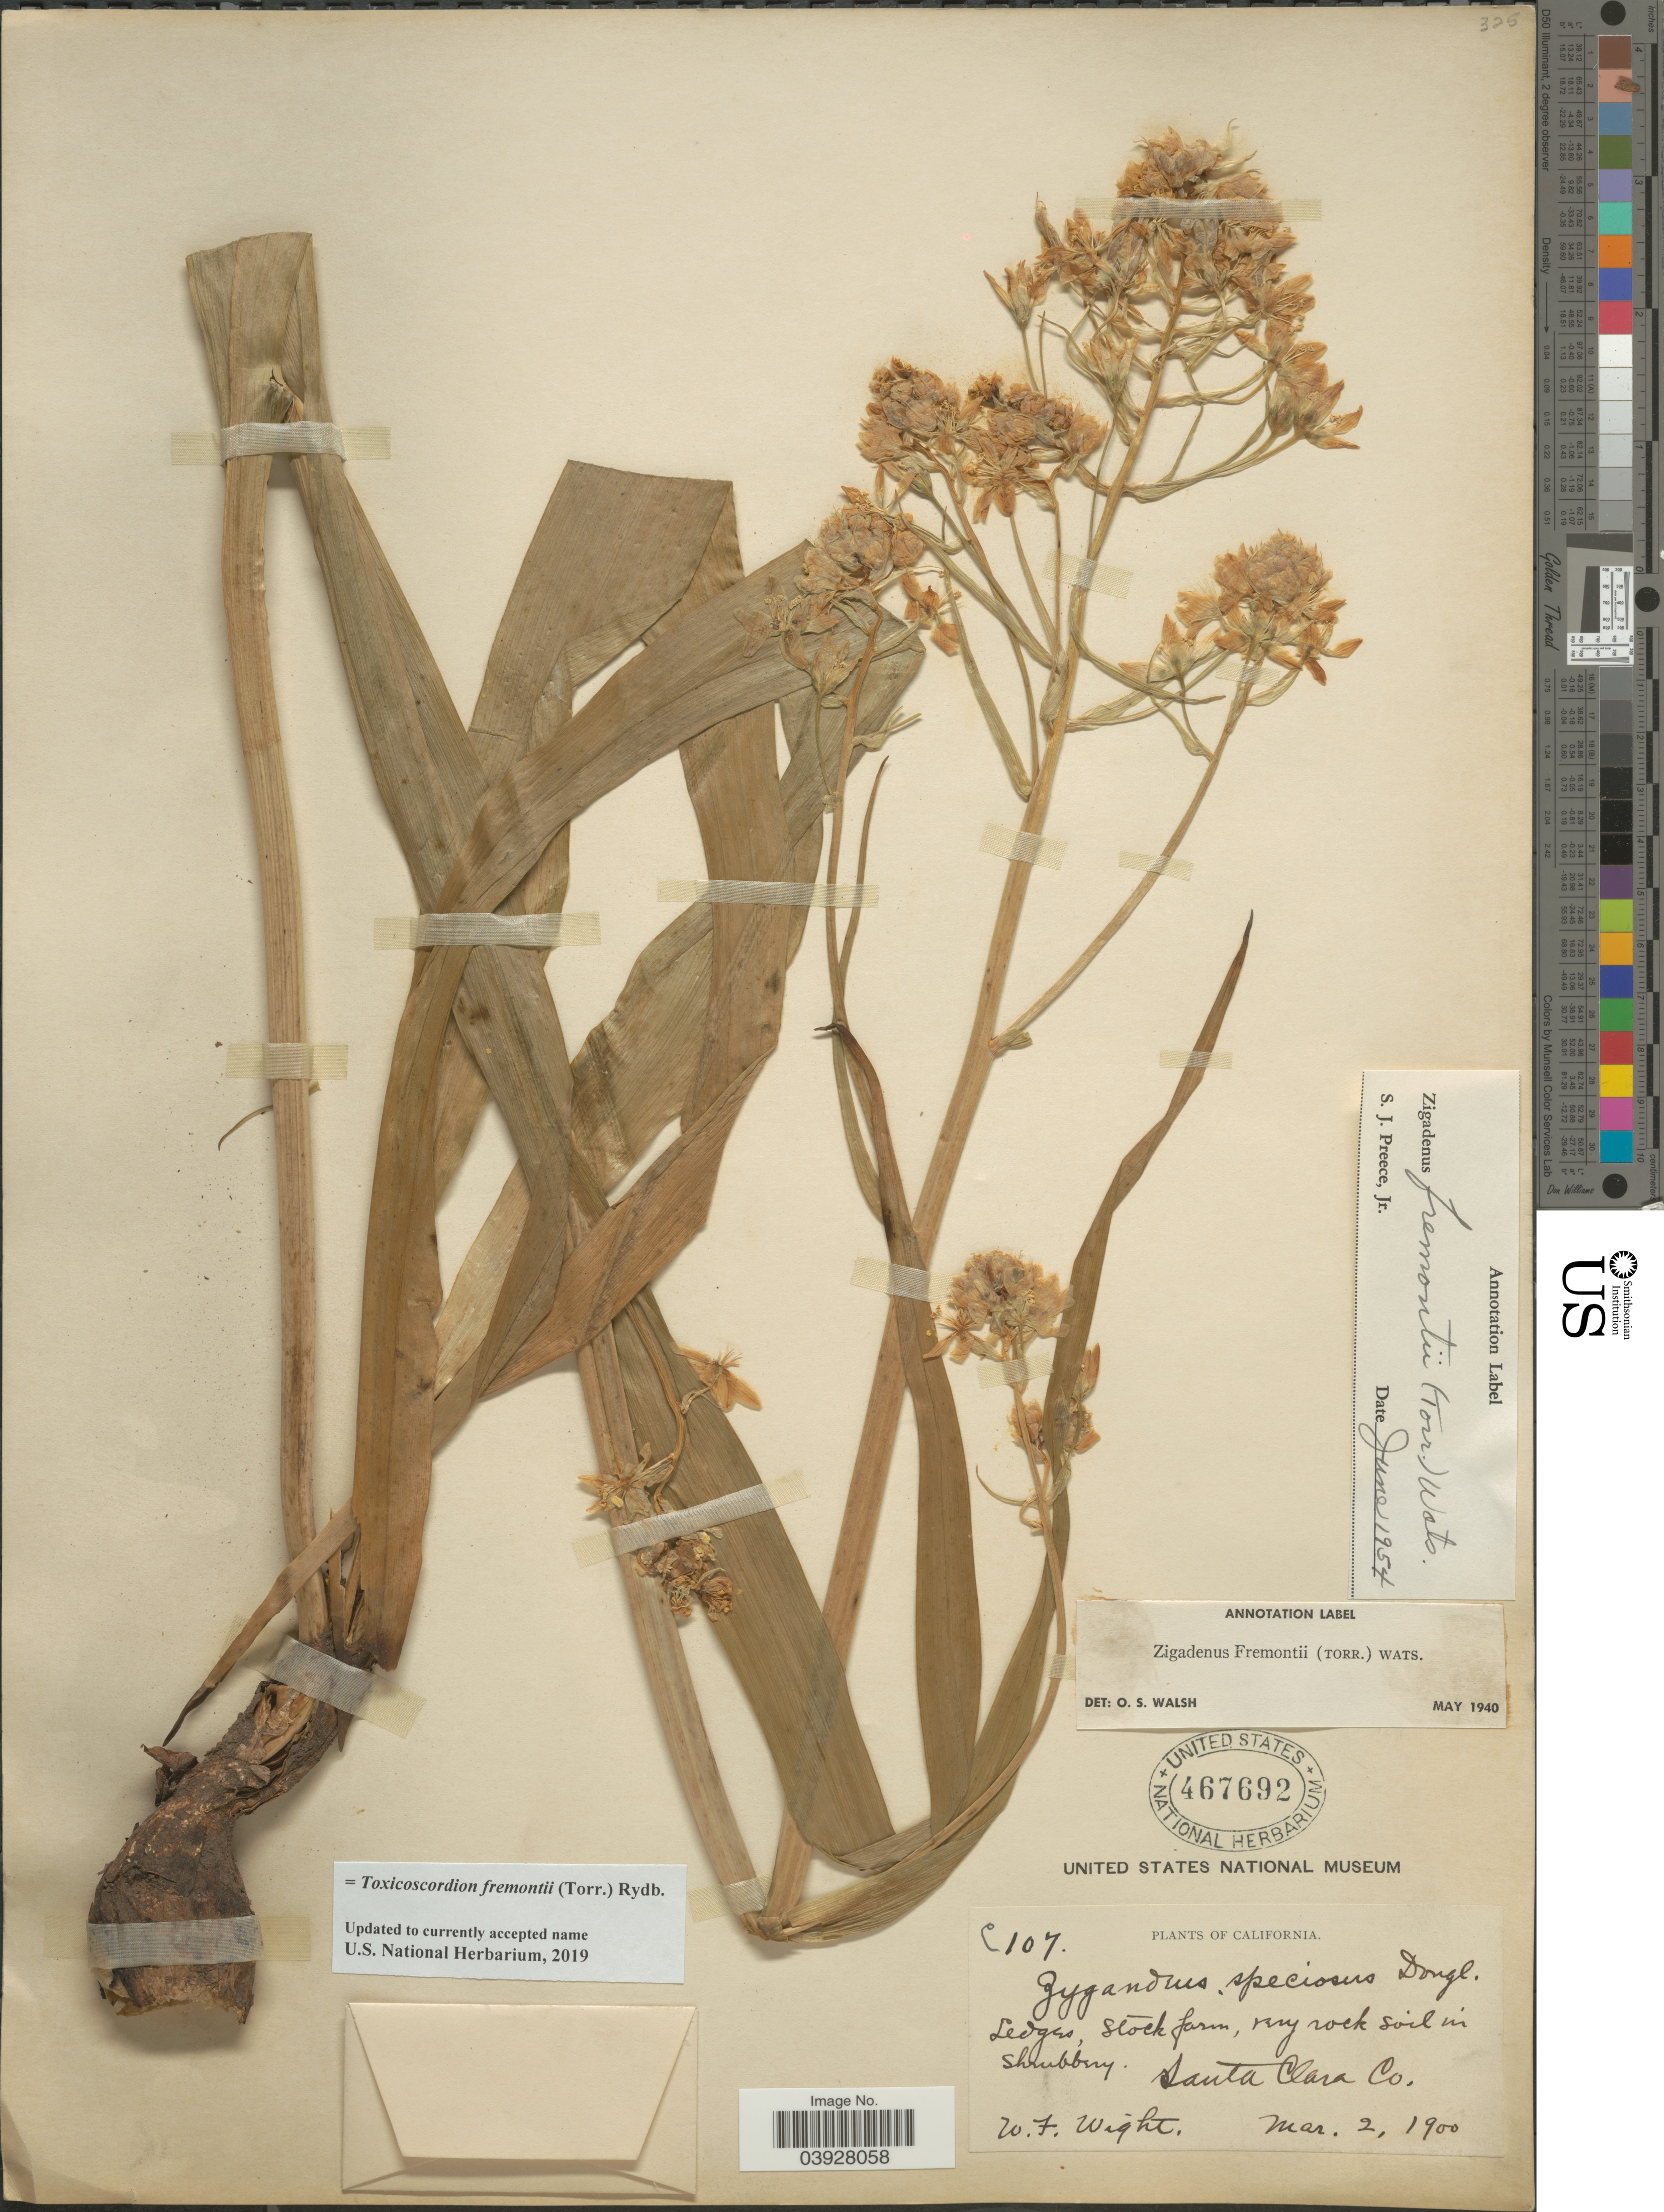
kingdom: Plantae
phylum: Tracheophyta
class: Liliopsida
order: Liliales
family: Melanthiaceae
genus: Toxicoscordion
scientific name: Toxicoscordion fremontii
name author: (Torr.) Rydb.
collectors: W. Wight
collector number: C107 ?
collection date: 1900-03-02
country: United States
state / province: California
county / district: Santa Clara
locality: Stock farm. Santa Clara Co.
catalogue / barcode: US 467692